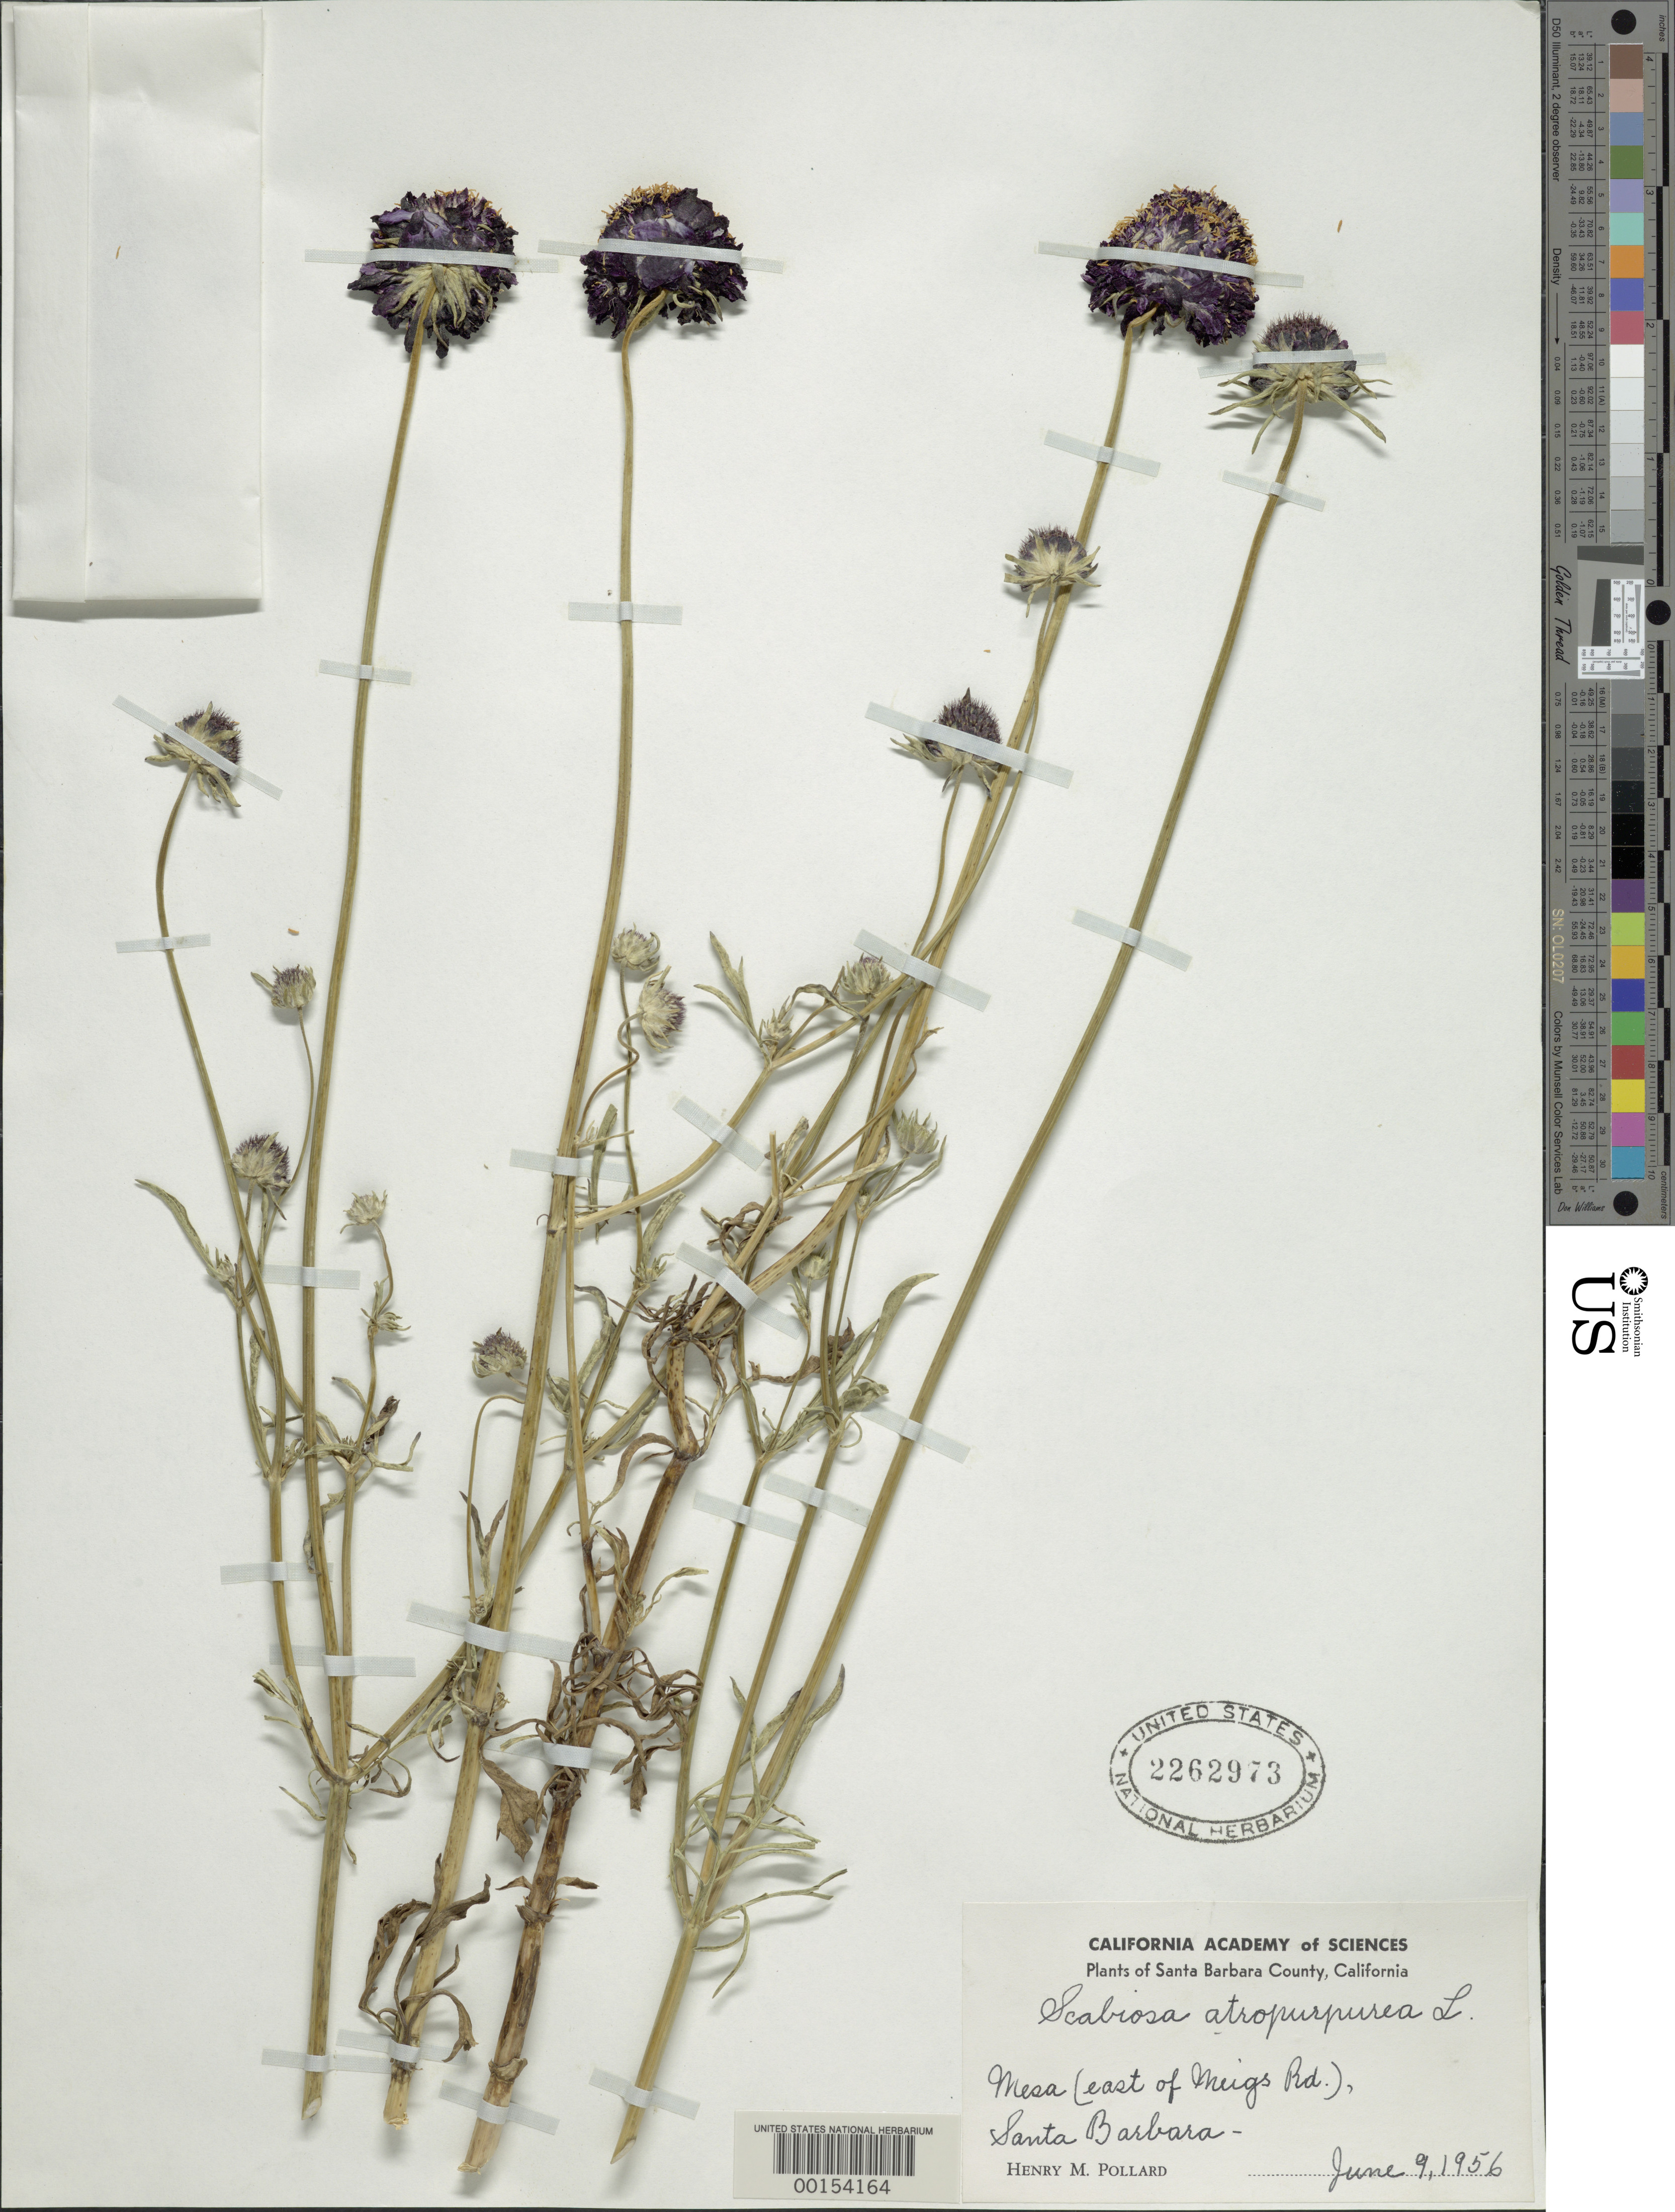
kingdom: Plantae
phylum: Tracheophyta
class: Magnoliopsida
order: Dipsacales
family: Caprifoliaceae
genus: Scabiosa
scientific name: Scabiosa atropurpurea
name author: L.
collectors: H. M. Pollard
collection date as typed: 09 Jun 1956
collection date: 1956-06-09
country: United States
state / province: California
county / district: Santa Barbara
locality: Nesa (E of Meigs Rd.), Santa Barbar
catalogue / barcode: US 2262973